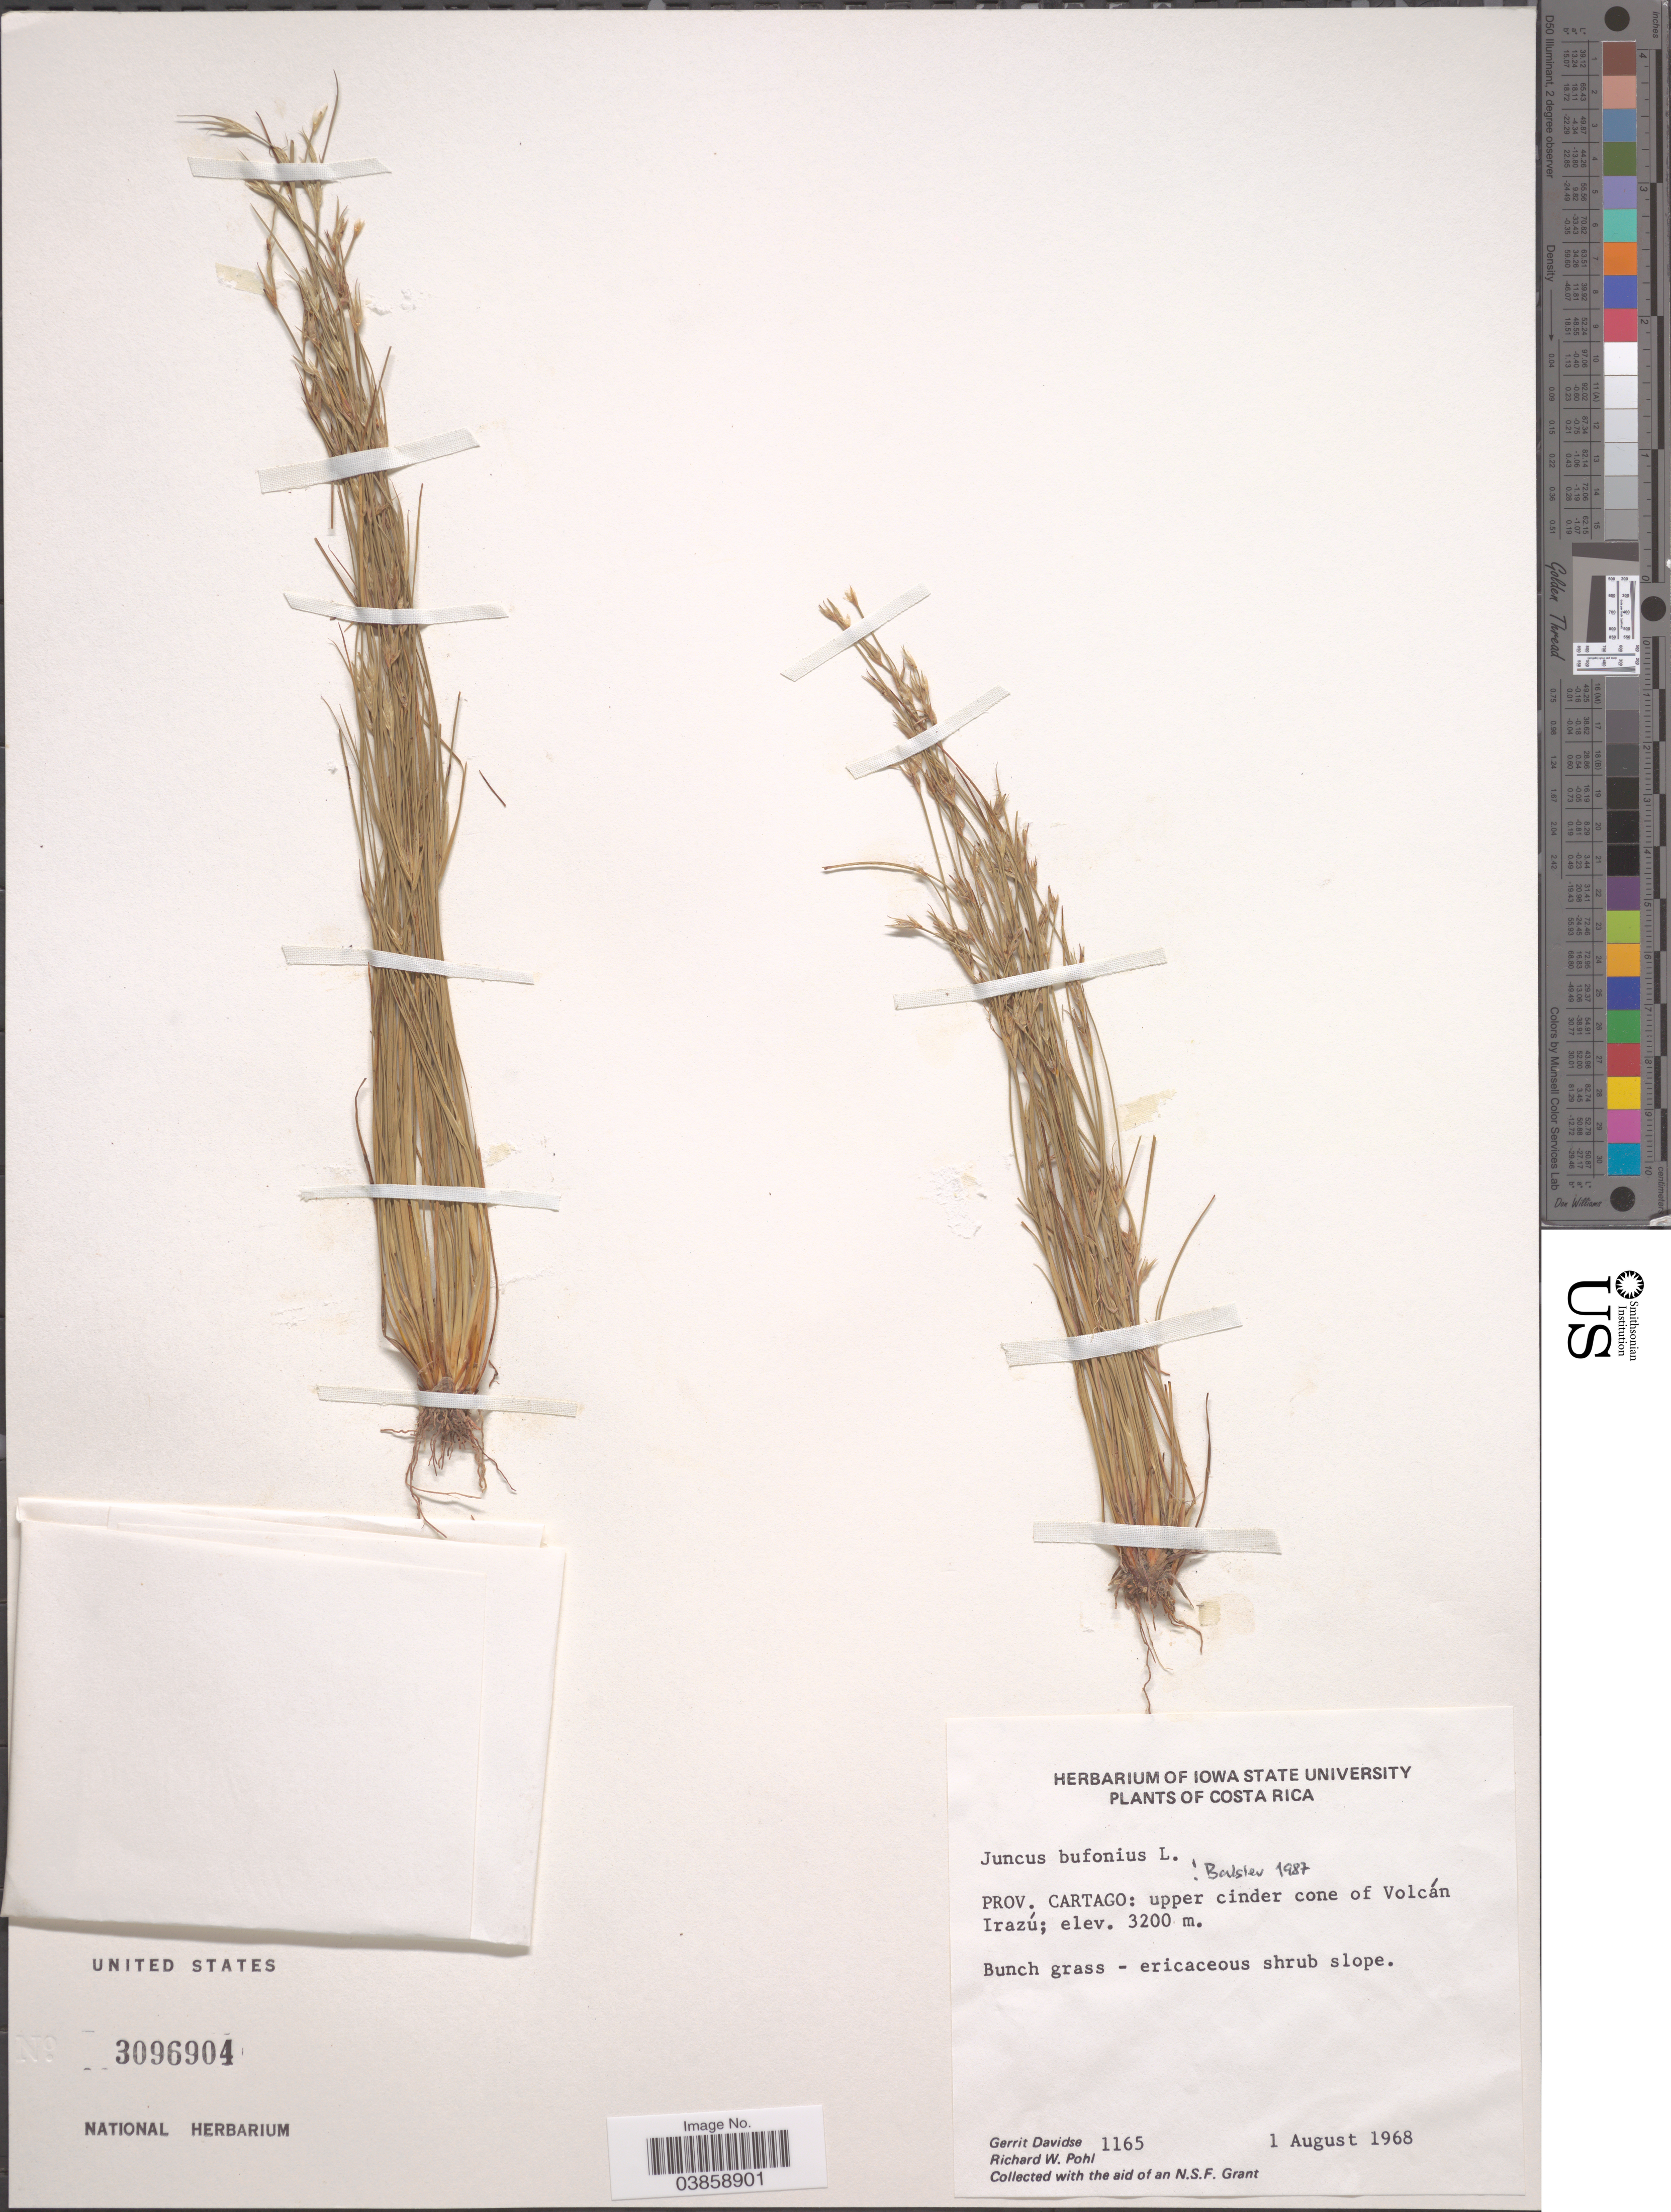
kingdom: Plantae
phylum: Tracheophyta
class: Liliopsida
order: Poales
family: Juncaceae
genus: Juncus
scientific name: Juncus bufonius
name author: L.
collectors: G. Davidse & R. W. Pohl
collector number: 1165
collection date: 1968-08-01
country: Costa Rica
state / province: Cartago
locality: Upper cinder cone of Volcán Irazú.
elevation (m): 3200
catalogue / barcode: US 3096904